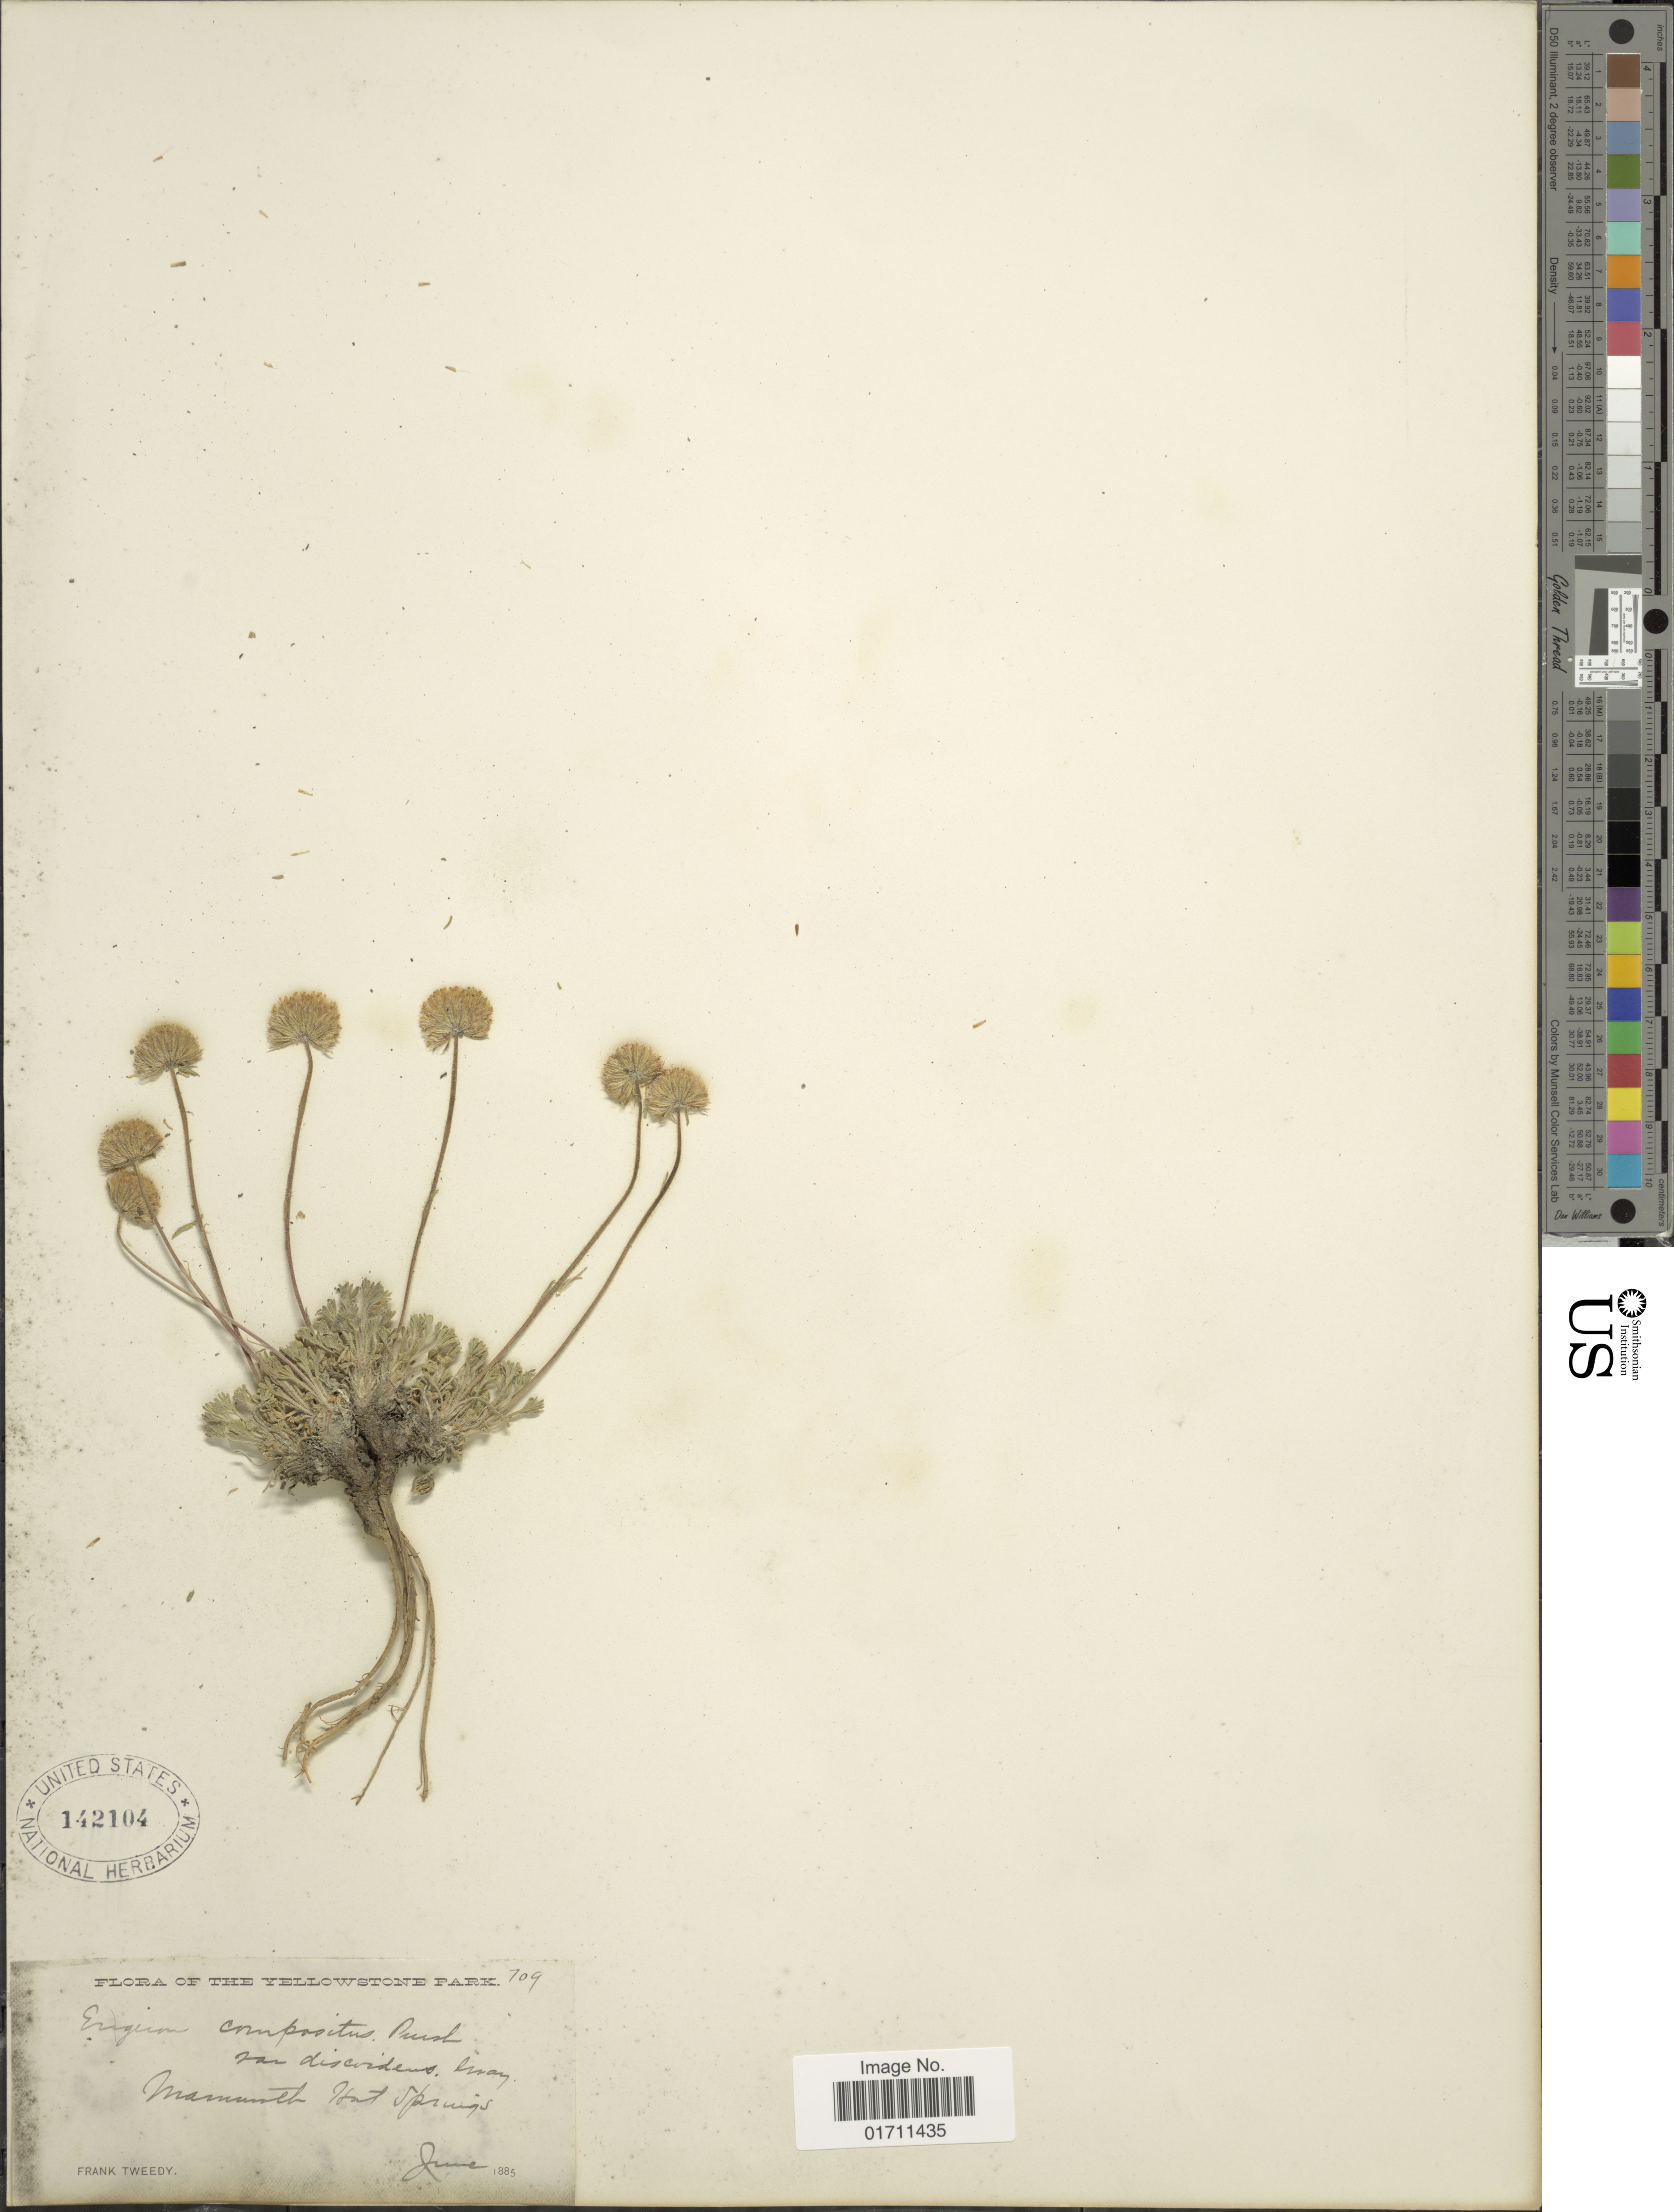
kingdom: Plantae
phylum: Tracheophyta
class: Magnoliopsida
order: Asterales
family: Asteraceae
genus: Erigeron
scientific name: Erigeron compositus subsp. discoideus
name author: (A. Gray) Piper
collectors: F. Tweedy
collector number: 709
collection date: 1885-06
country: United States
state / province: Wyoming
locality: The Yellowstone Park, Mammoth Hot Springs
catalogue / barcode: US 142104